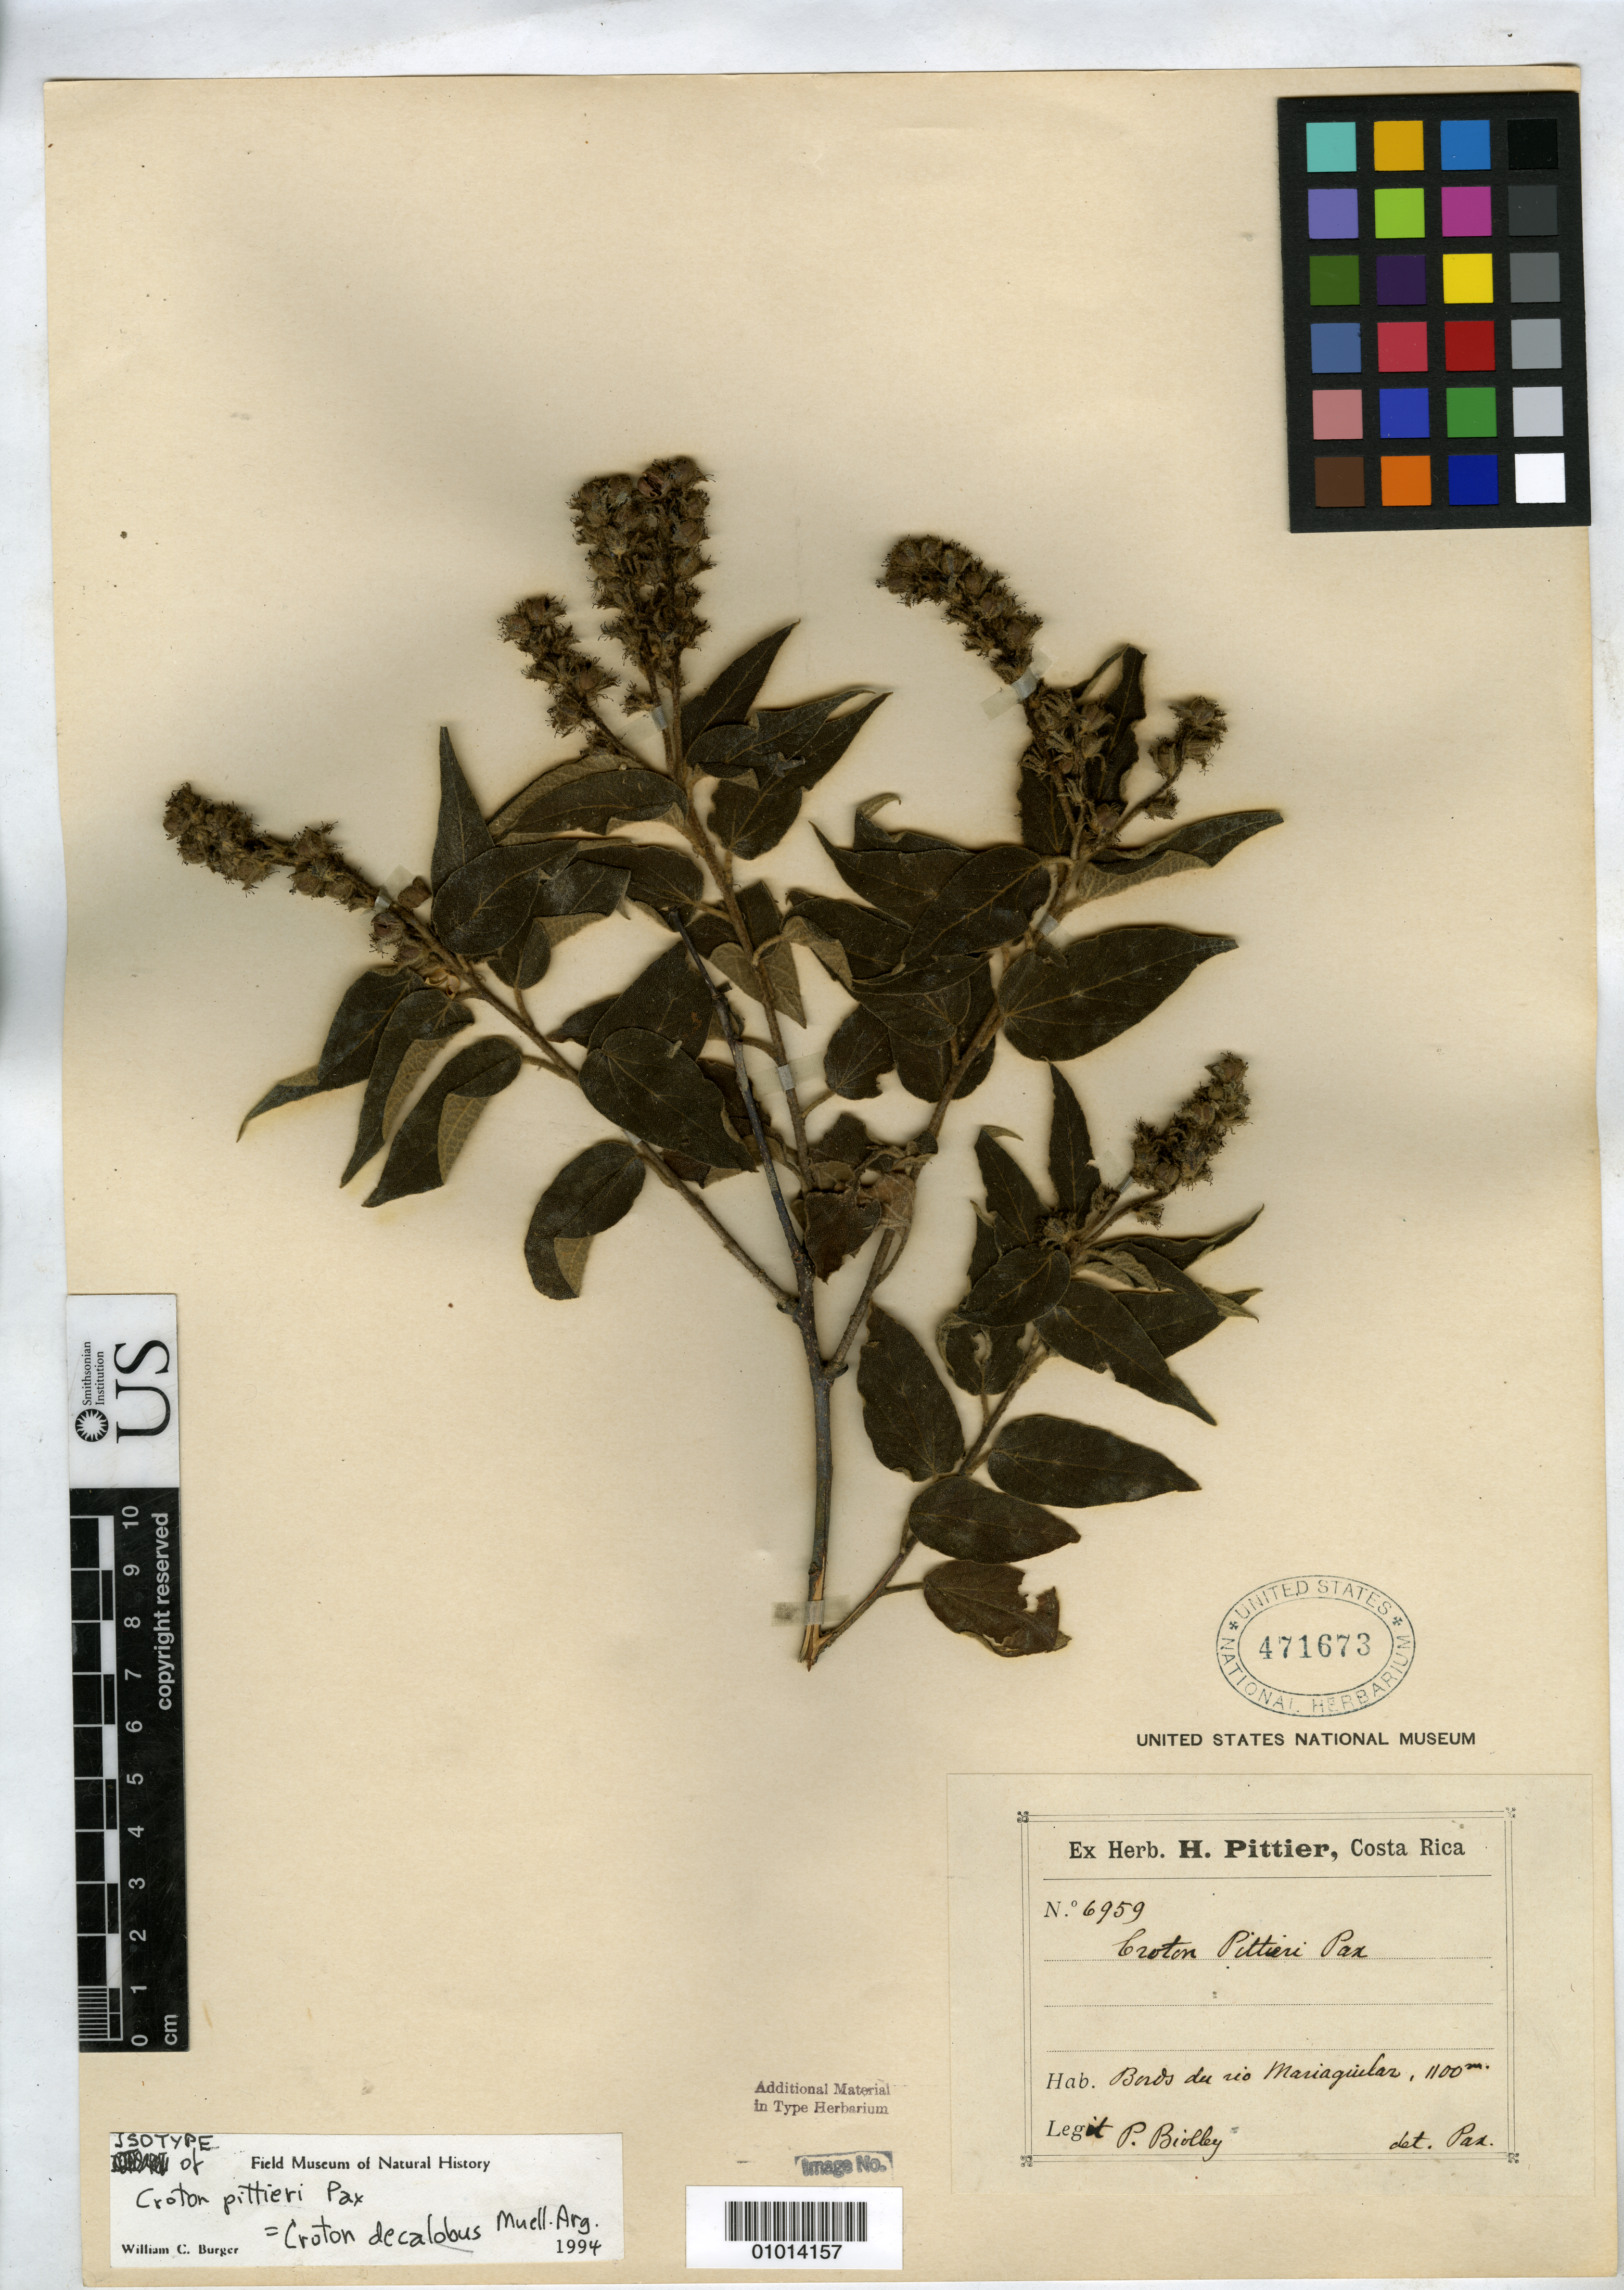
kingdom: Plantae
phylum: Tracheophyta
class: Magnoliopsida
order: Malpighiales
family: Euphorbiaceae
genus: Croton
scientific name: Croton pittieri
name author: Pax in Pittier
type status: Isotype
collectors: P. Biolley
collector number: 6959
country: Costa Rica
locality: Bords des Rio Maria Ayular.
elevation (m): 1100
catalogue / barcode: US 471673